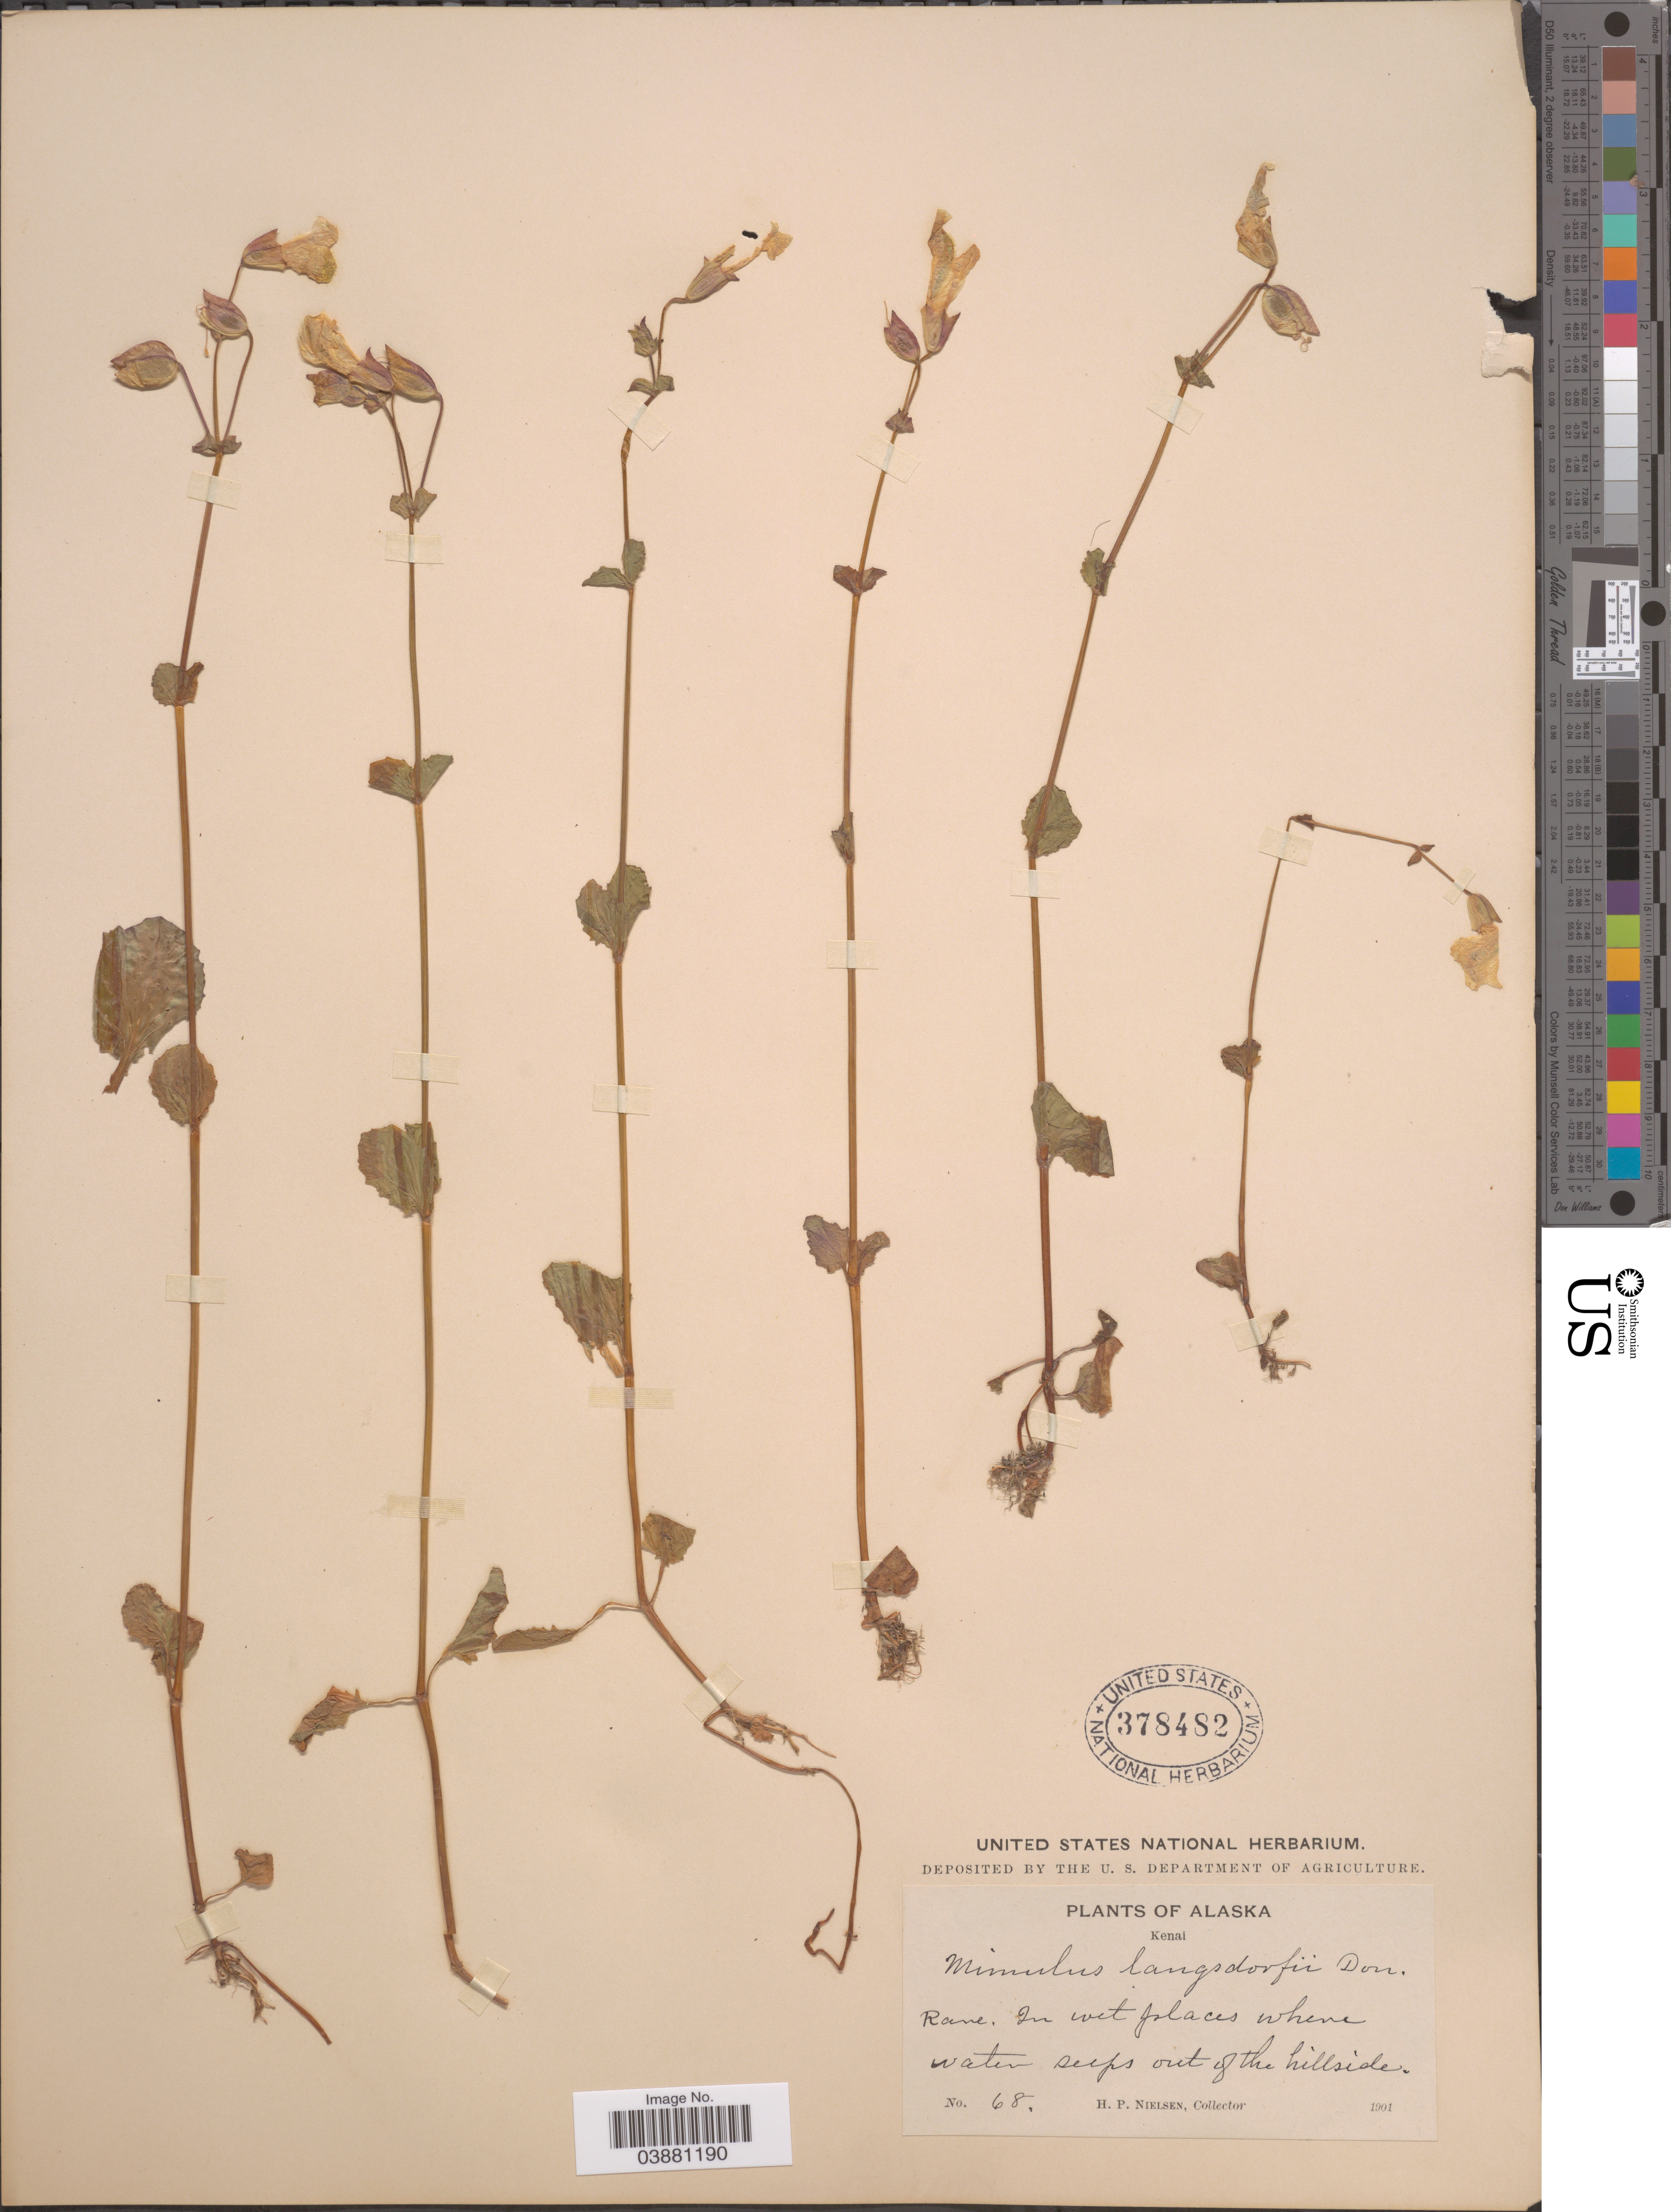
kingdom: Plantae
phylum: Tracheophyta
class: Magnoliopsida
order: Lamiales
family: Phrymaceae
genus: Mimulus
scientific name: Mimulus guttatus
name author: DC.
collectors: H. P. Nielsen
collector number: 68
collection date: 1901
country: United States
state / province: Alaska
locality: Kenai. Renai. In wet places where water seeps out of the hillside.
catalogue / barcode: US 378482